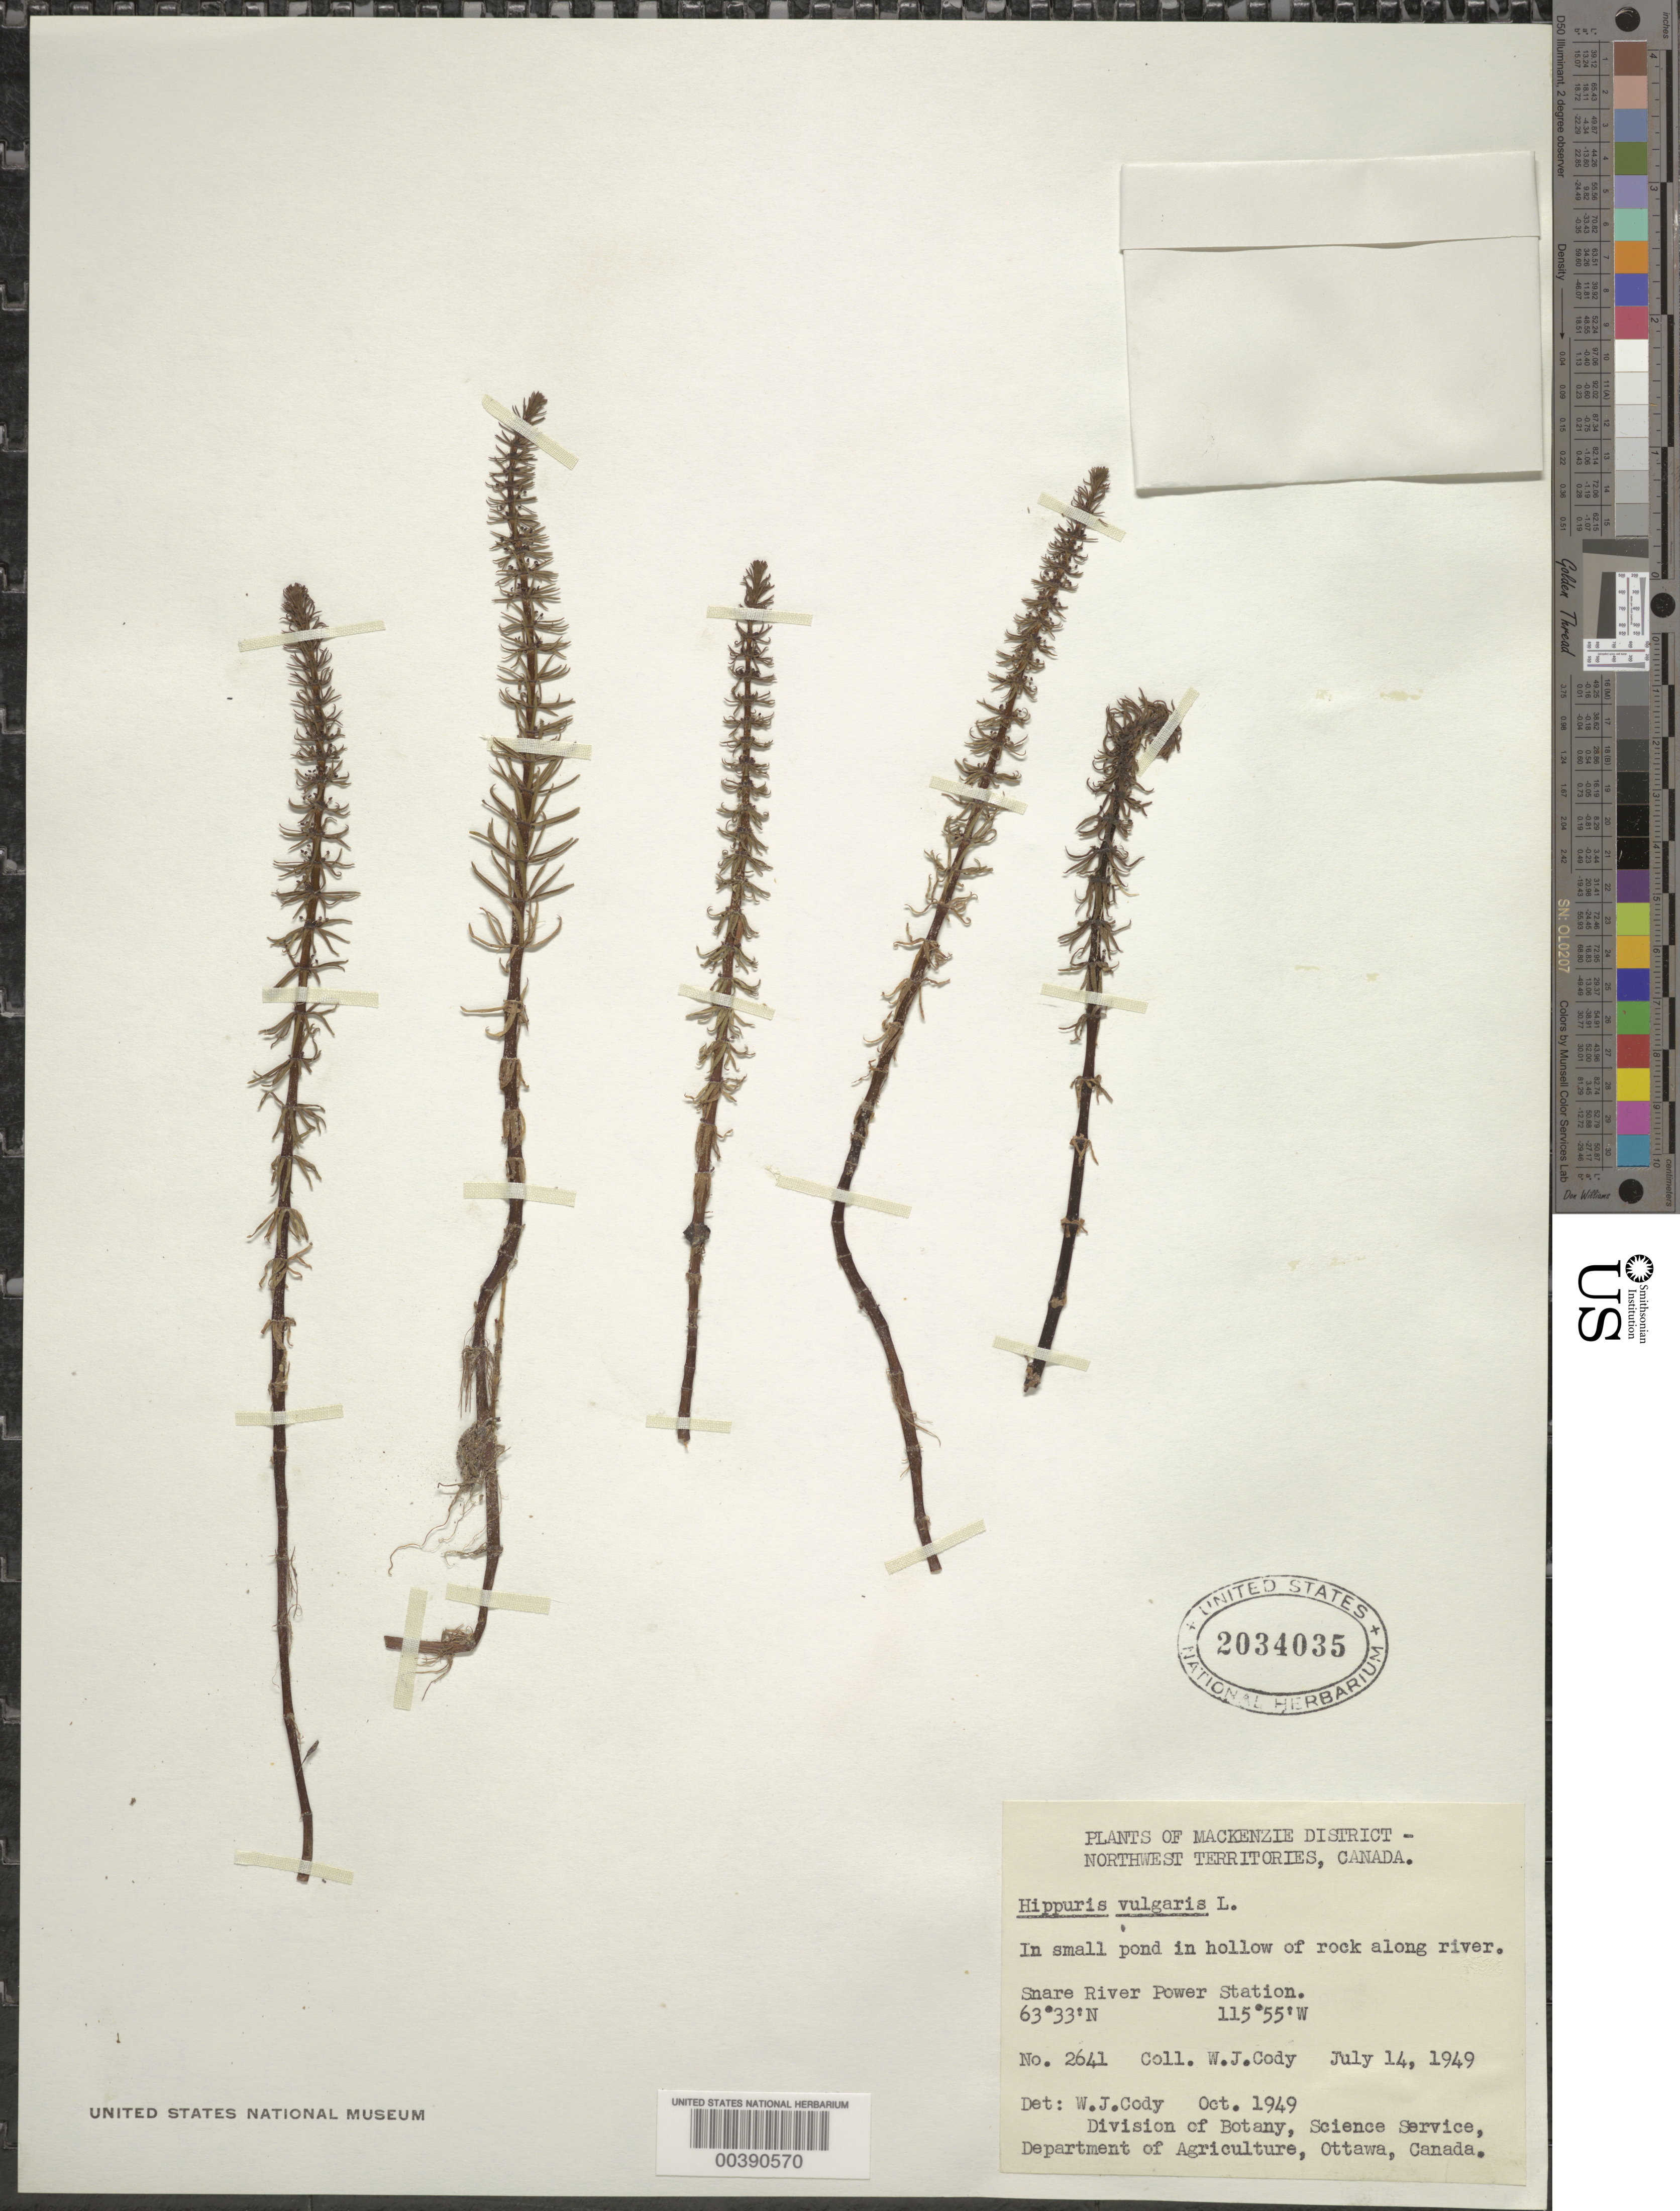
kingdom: Plantae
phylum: Tracheophyta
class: Magnoliopsida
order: Lamiales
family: Plantaginaceae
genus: Hippuris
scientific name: Hippuris vulgaris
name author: L.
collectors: W. Cody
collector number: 2641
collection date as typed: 14 Jul 1949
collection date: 1949-07-14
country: Canada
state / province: Northwest Territories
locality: Mackenzie dist., snare river power station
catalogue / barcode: US 2034035